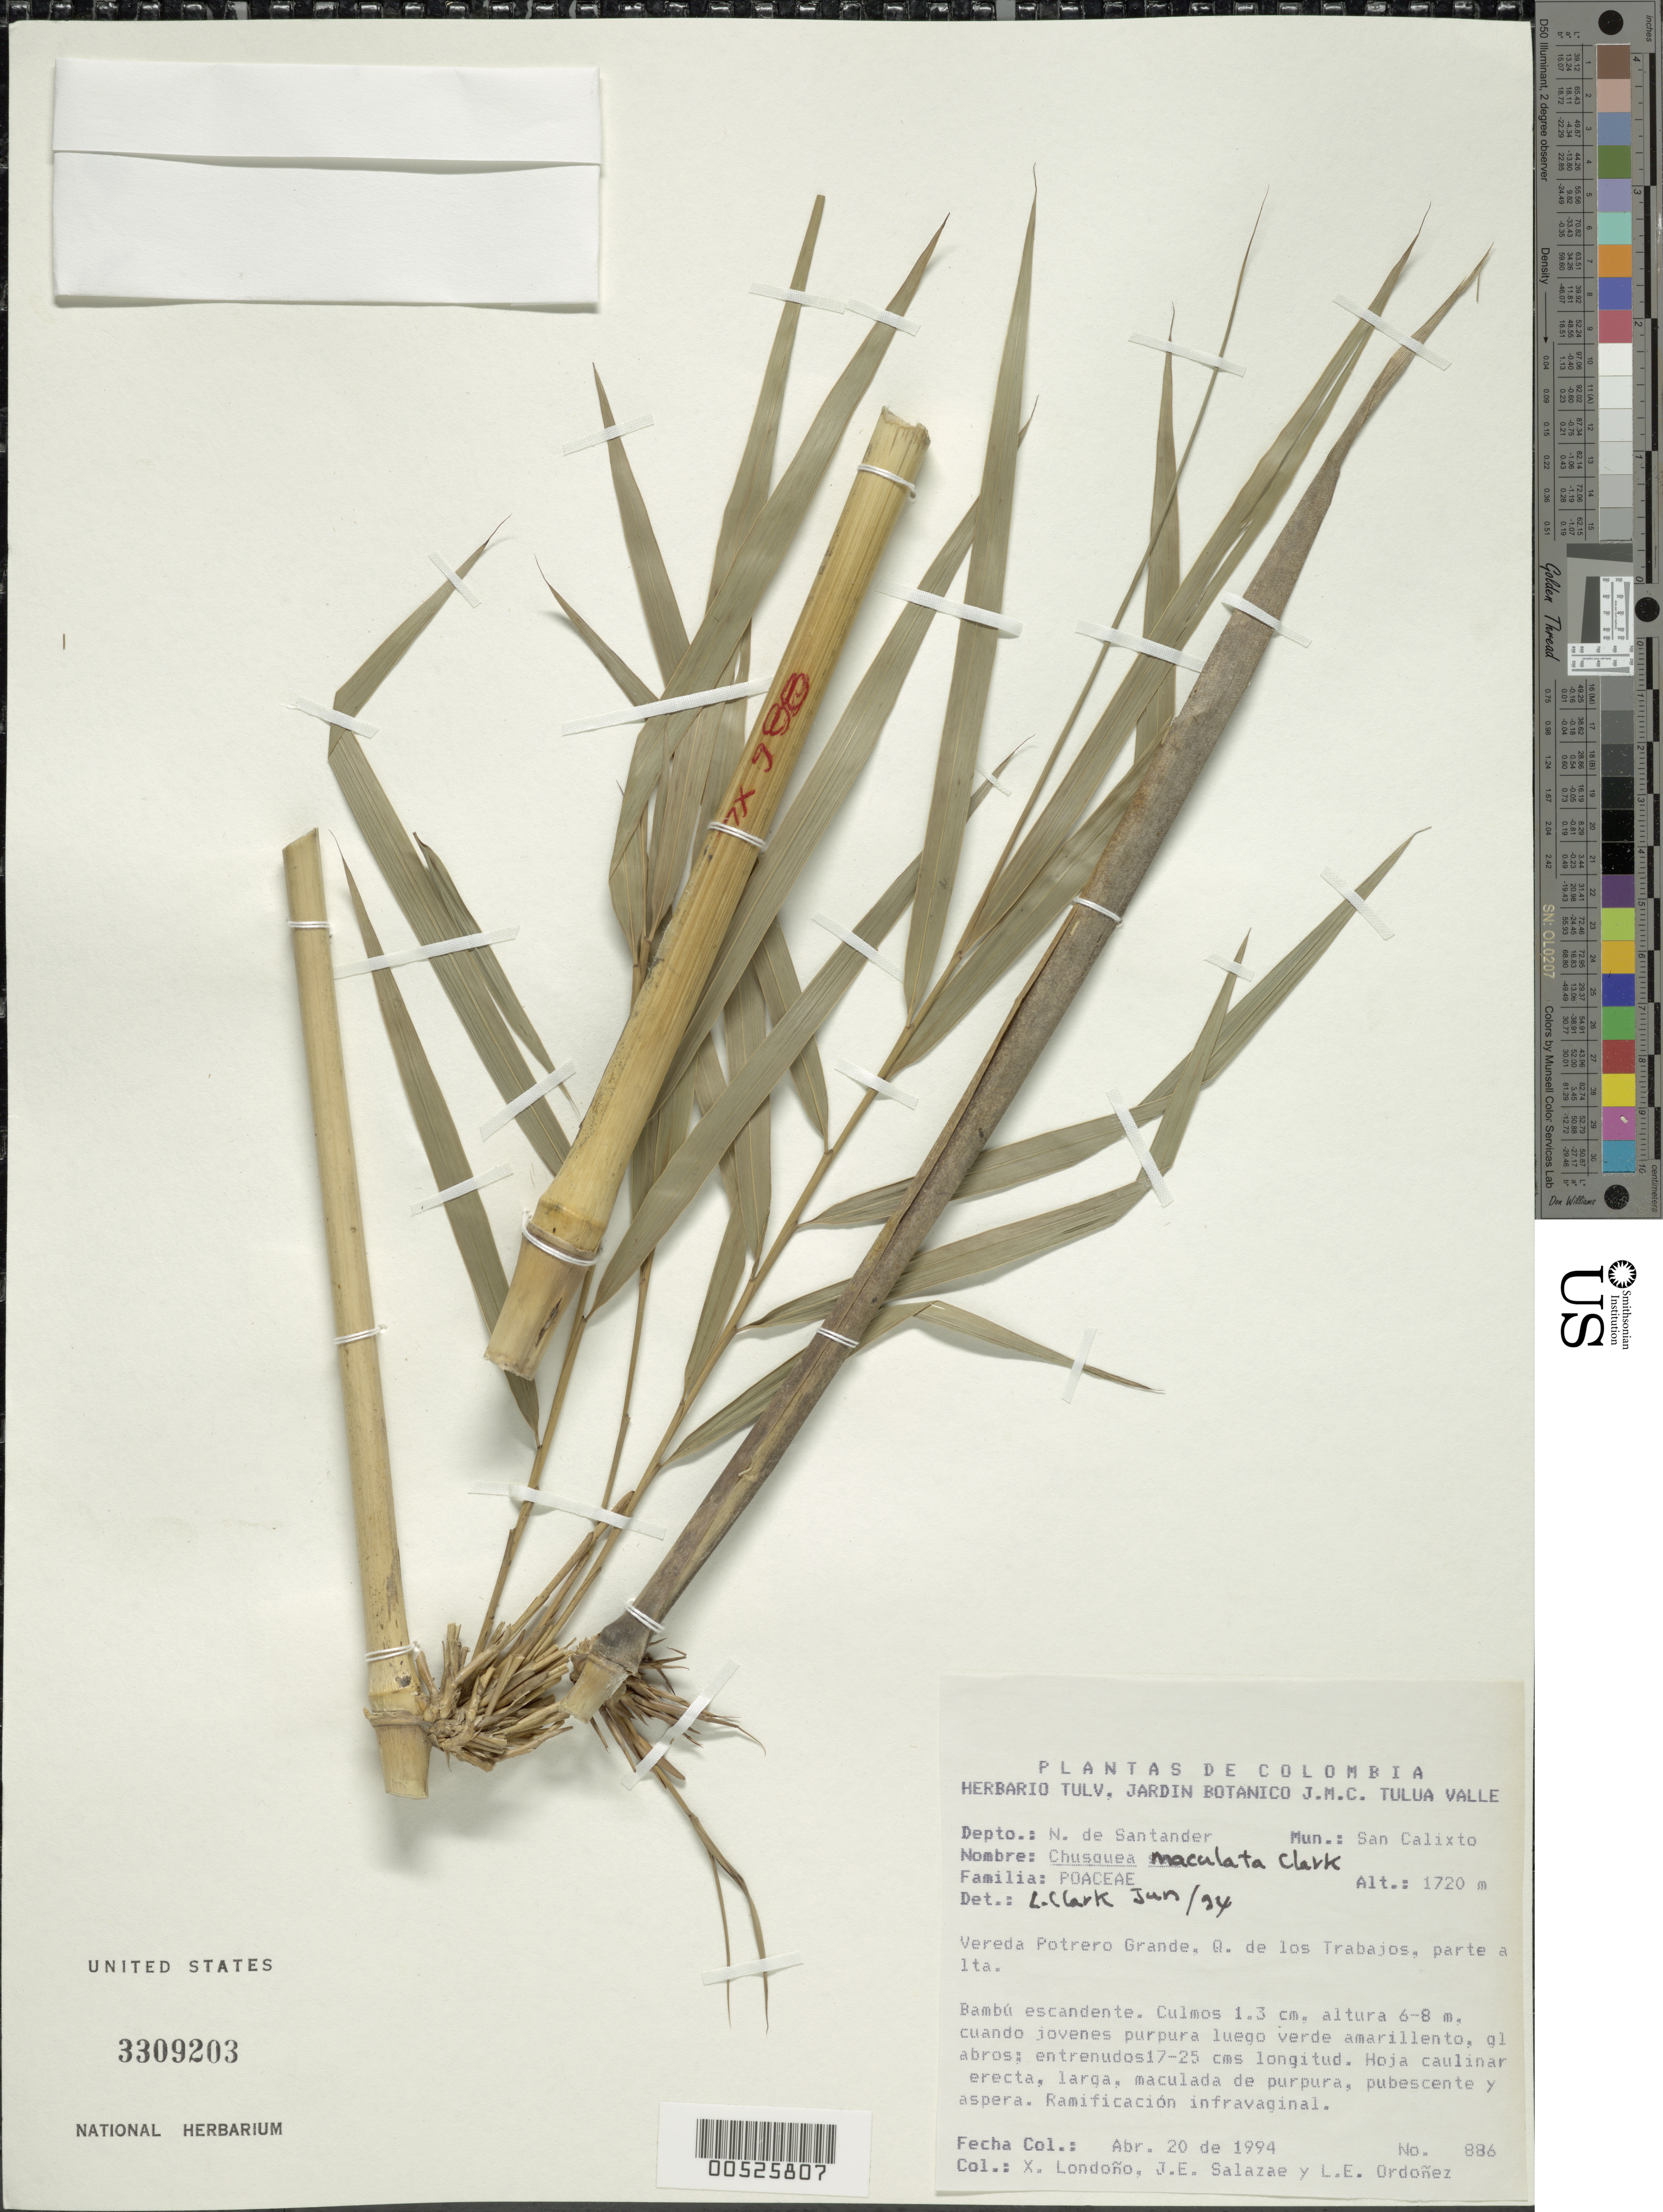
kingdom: Plantae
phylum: Tracheophyta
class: Liliopsida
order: Poales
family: Poaceae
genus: Chusquea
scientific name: Chusquea maculata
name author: L.G. Clark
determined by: Clark, Lynn G., (ISC), Iowa State University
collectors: X. Londoño, J. Salazae & L. Ordonez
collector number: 886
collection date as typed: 20 Apr 1994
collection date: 1994-04-20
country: Colombia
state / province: Norte de Santander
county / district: San Calixto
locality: Vereda potrero Grande. q. de los Trabajos, parte Alta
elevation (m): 1720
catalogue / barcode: US 3309203